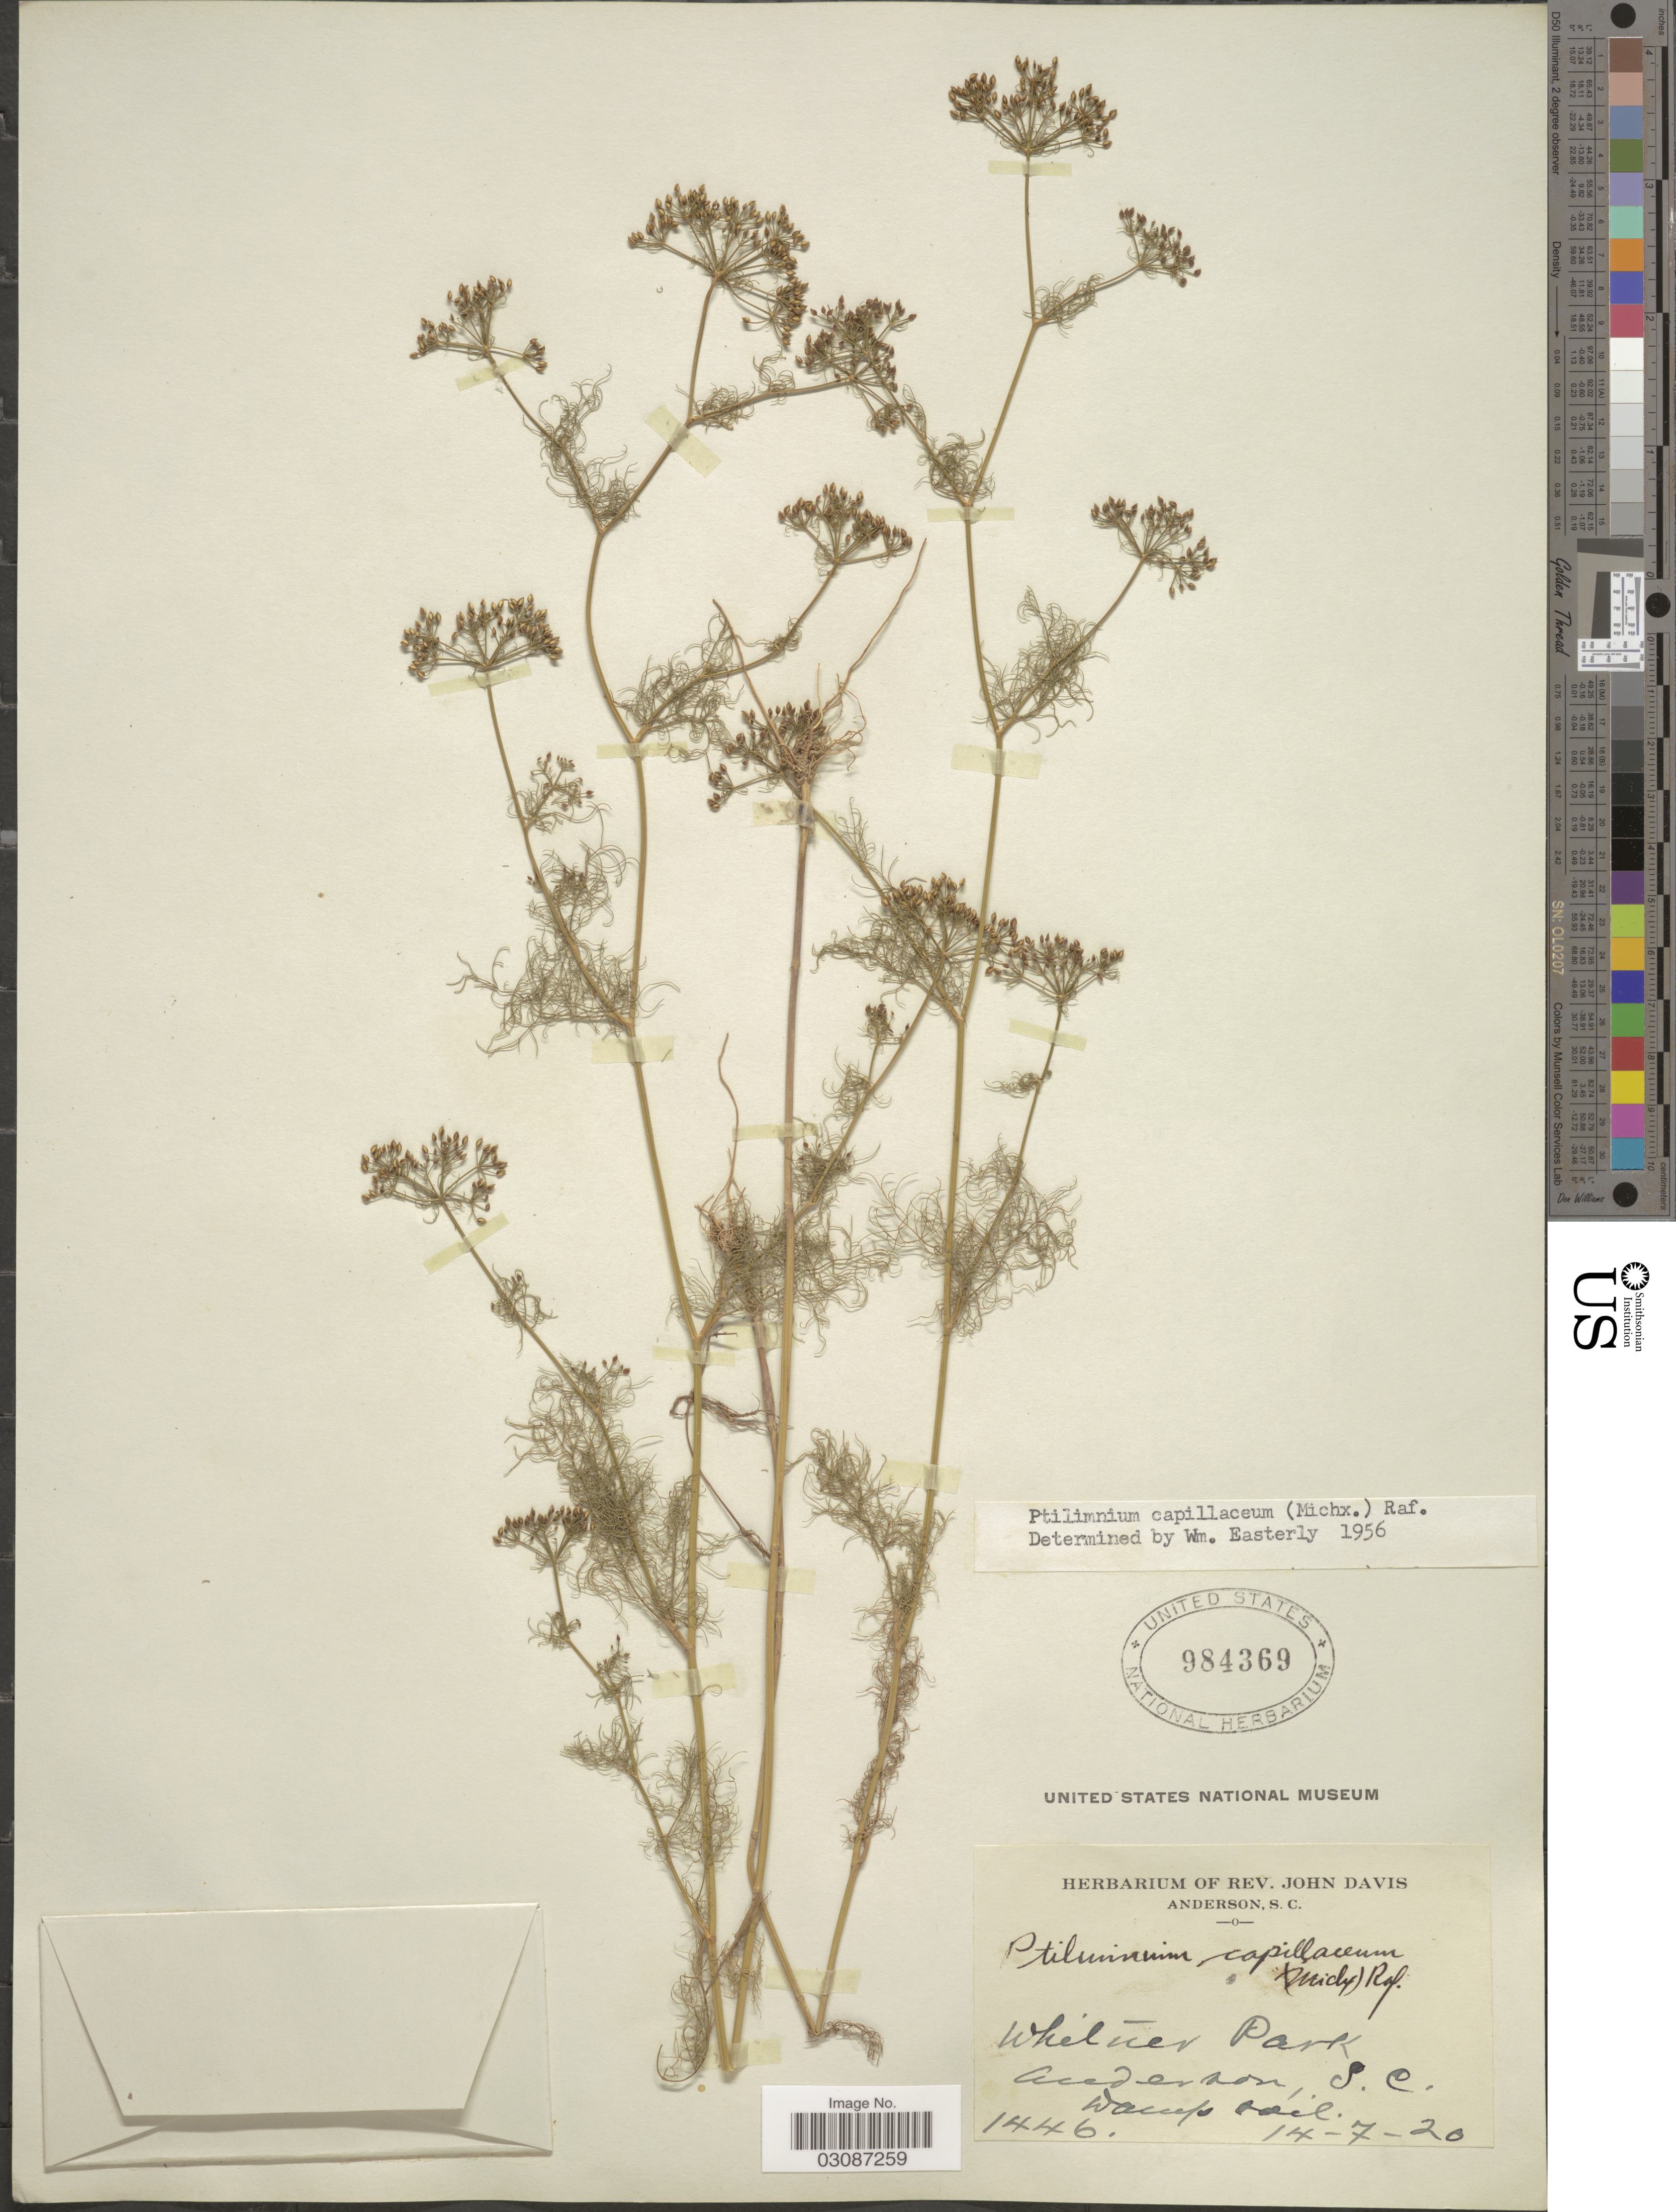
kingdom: Plantae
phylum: Tracheophyta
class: Magnoliopsida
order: Apiales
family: Apiaceae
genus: Ptilimnium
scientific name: Ptilimnium capillaceum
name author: (Michx.) Raf.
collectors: ex herb. Rev. John Davis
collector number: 1446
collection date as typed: Transcribed d/m/y: 14/7/20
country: United States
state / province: South Carolina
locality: Whitner Park, Anderson.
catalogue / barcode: US 984369